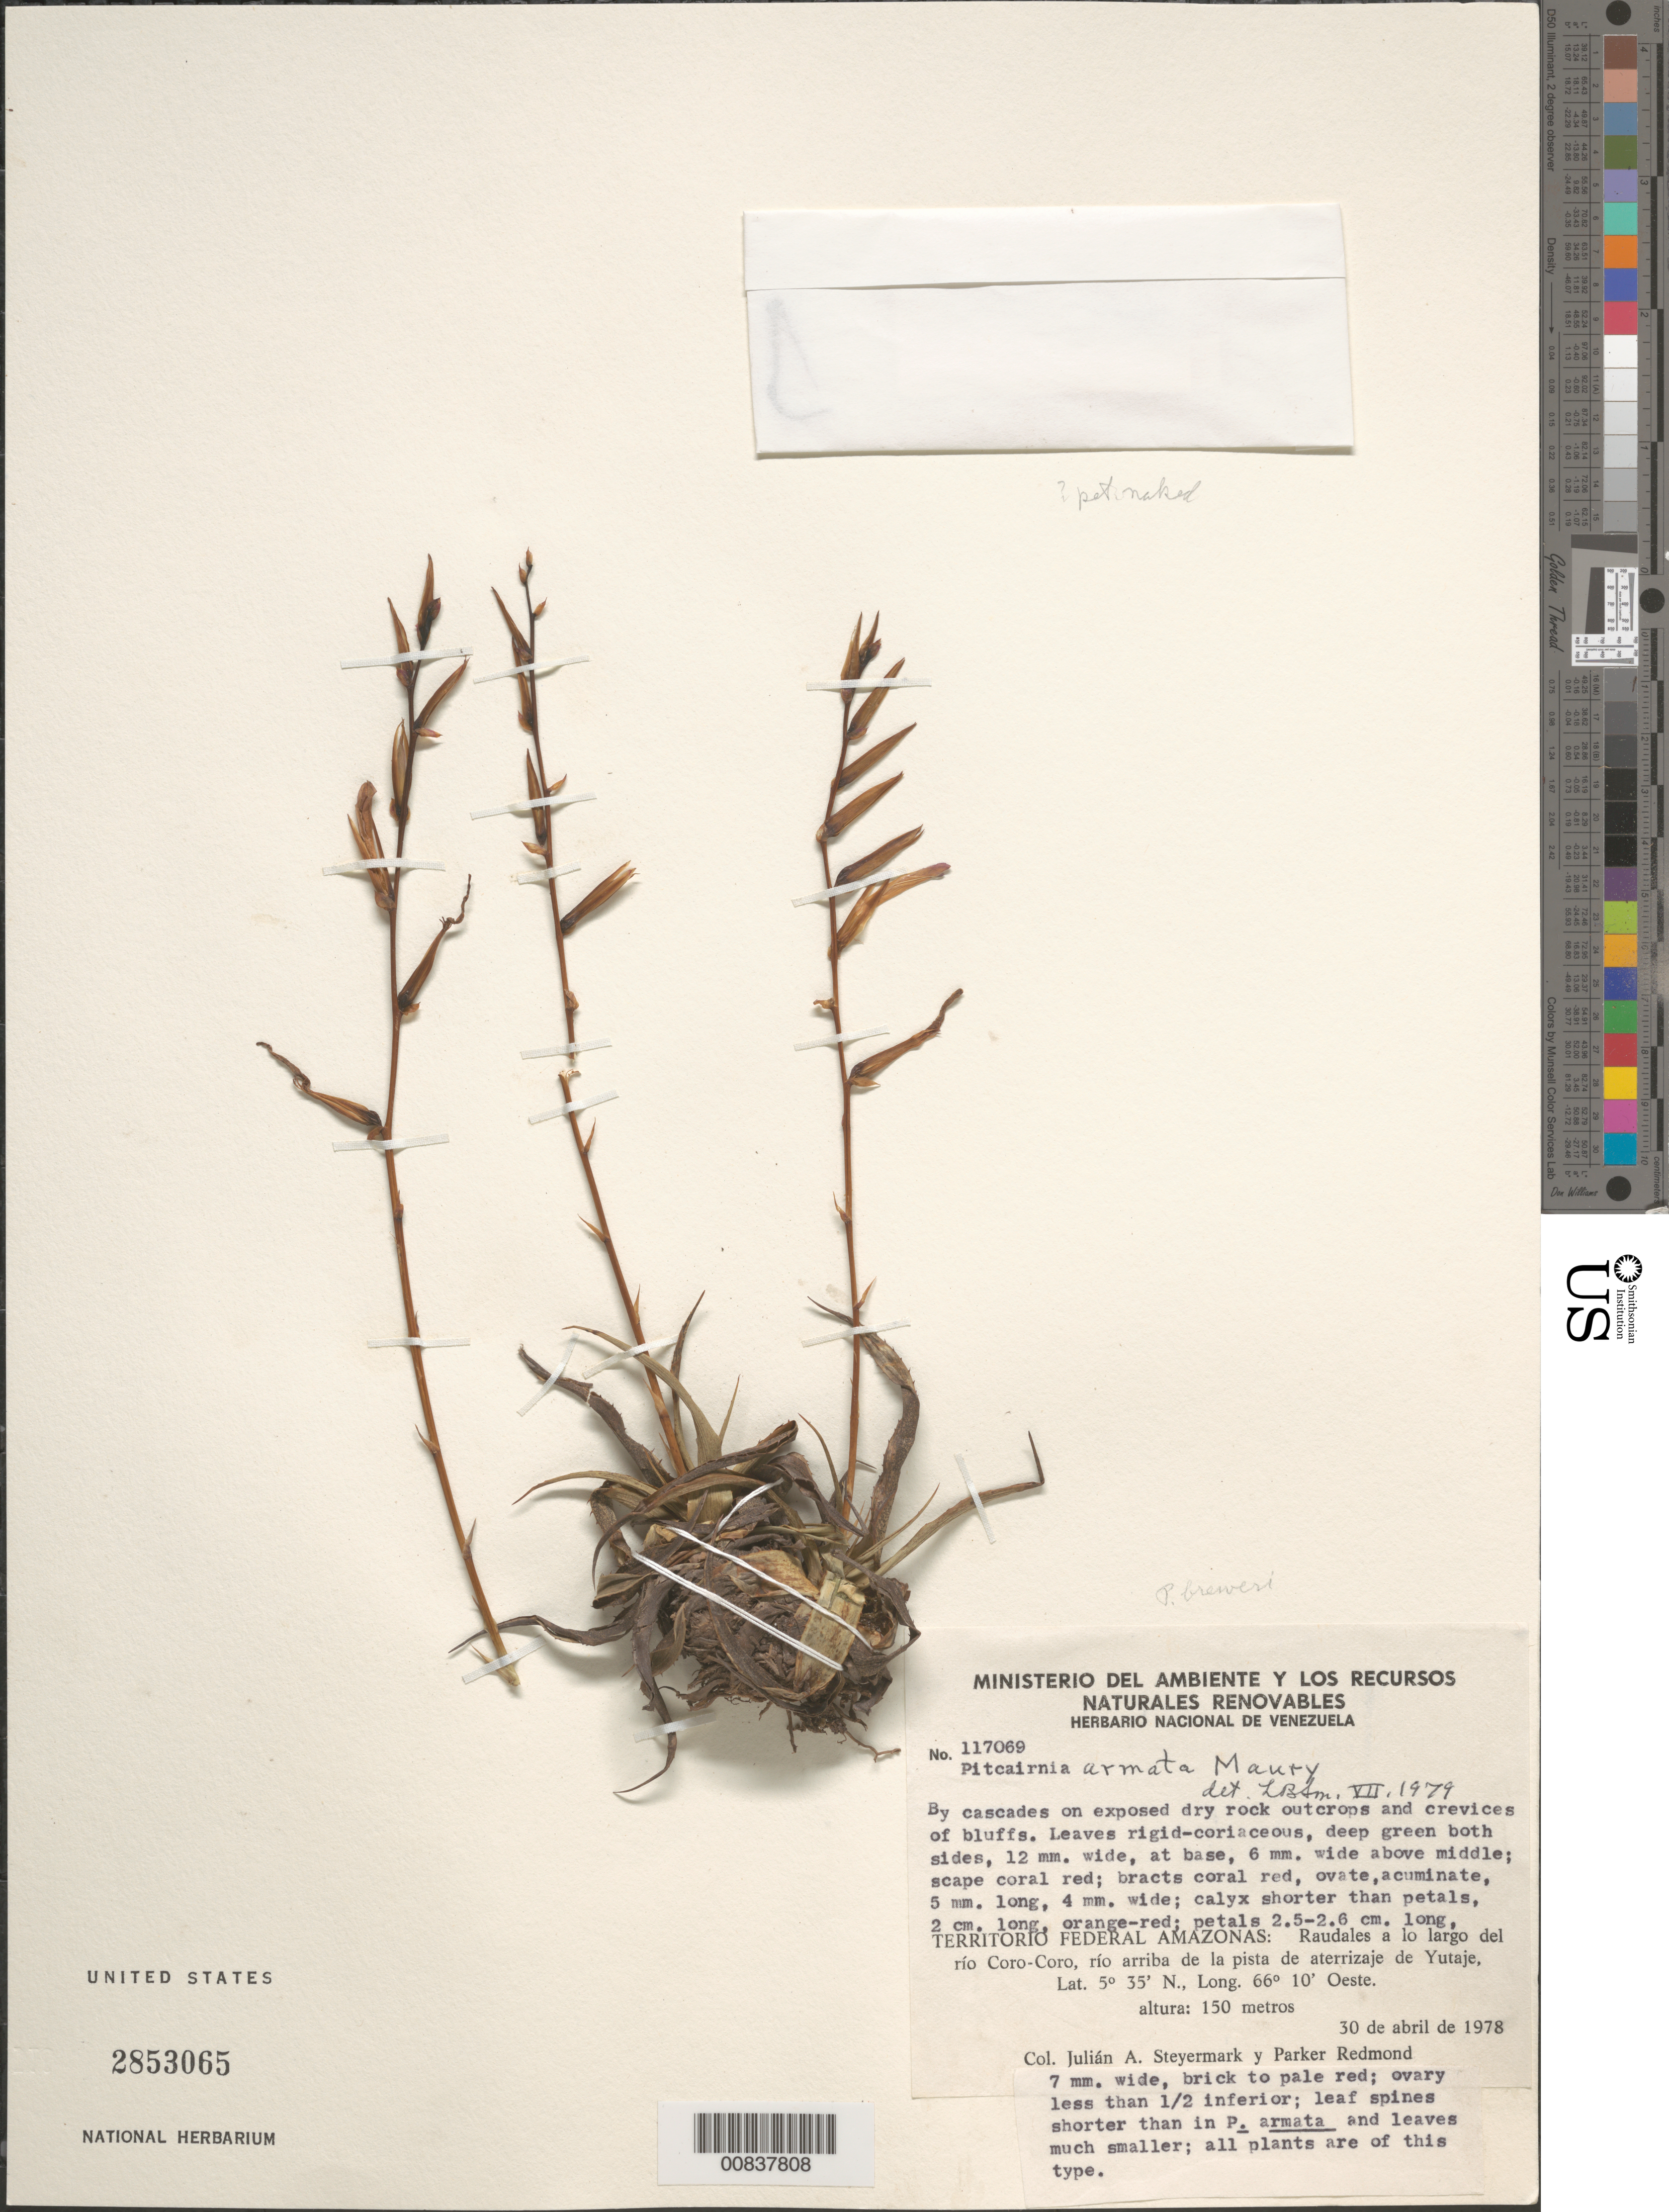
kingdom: Plantae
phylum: Tracheophyta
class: Liliopsida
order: Poales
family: Bromeliaceae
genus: Pitcairnia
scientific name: Pitcairnia armata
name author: Maury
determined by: Smith, Lyman B., (US), NMNH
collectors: J. Steyermark & P. Redmond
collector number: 117069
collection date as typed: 30-Apr-78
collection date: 1978-04-30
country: Venezuela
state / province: Amazonas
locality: Río Coro-Coro, upstream from the Yutajé landing strip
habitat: Cascades on exposed dry rock outcrop and crevices of bluffs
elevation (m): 150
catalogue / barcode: US 2853065